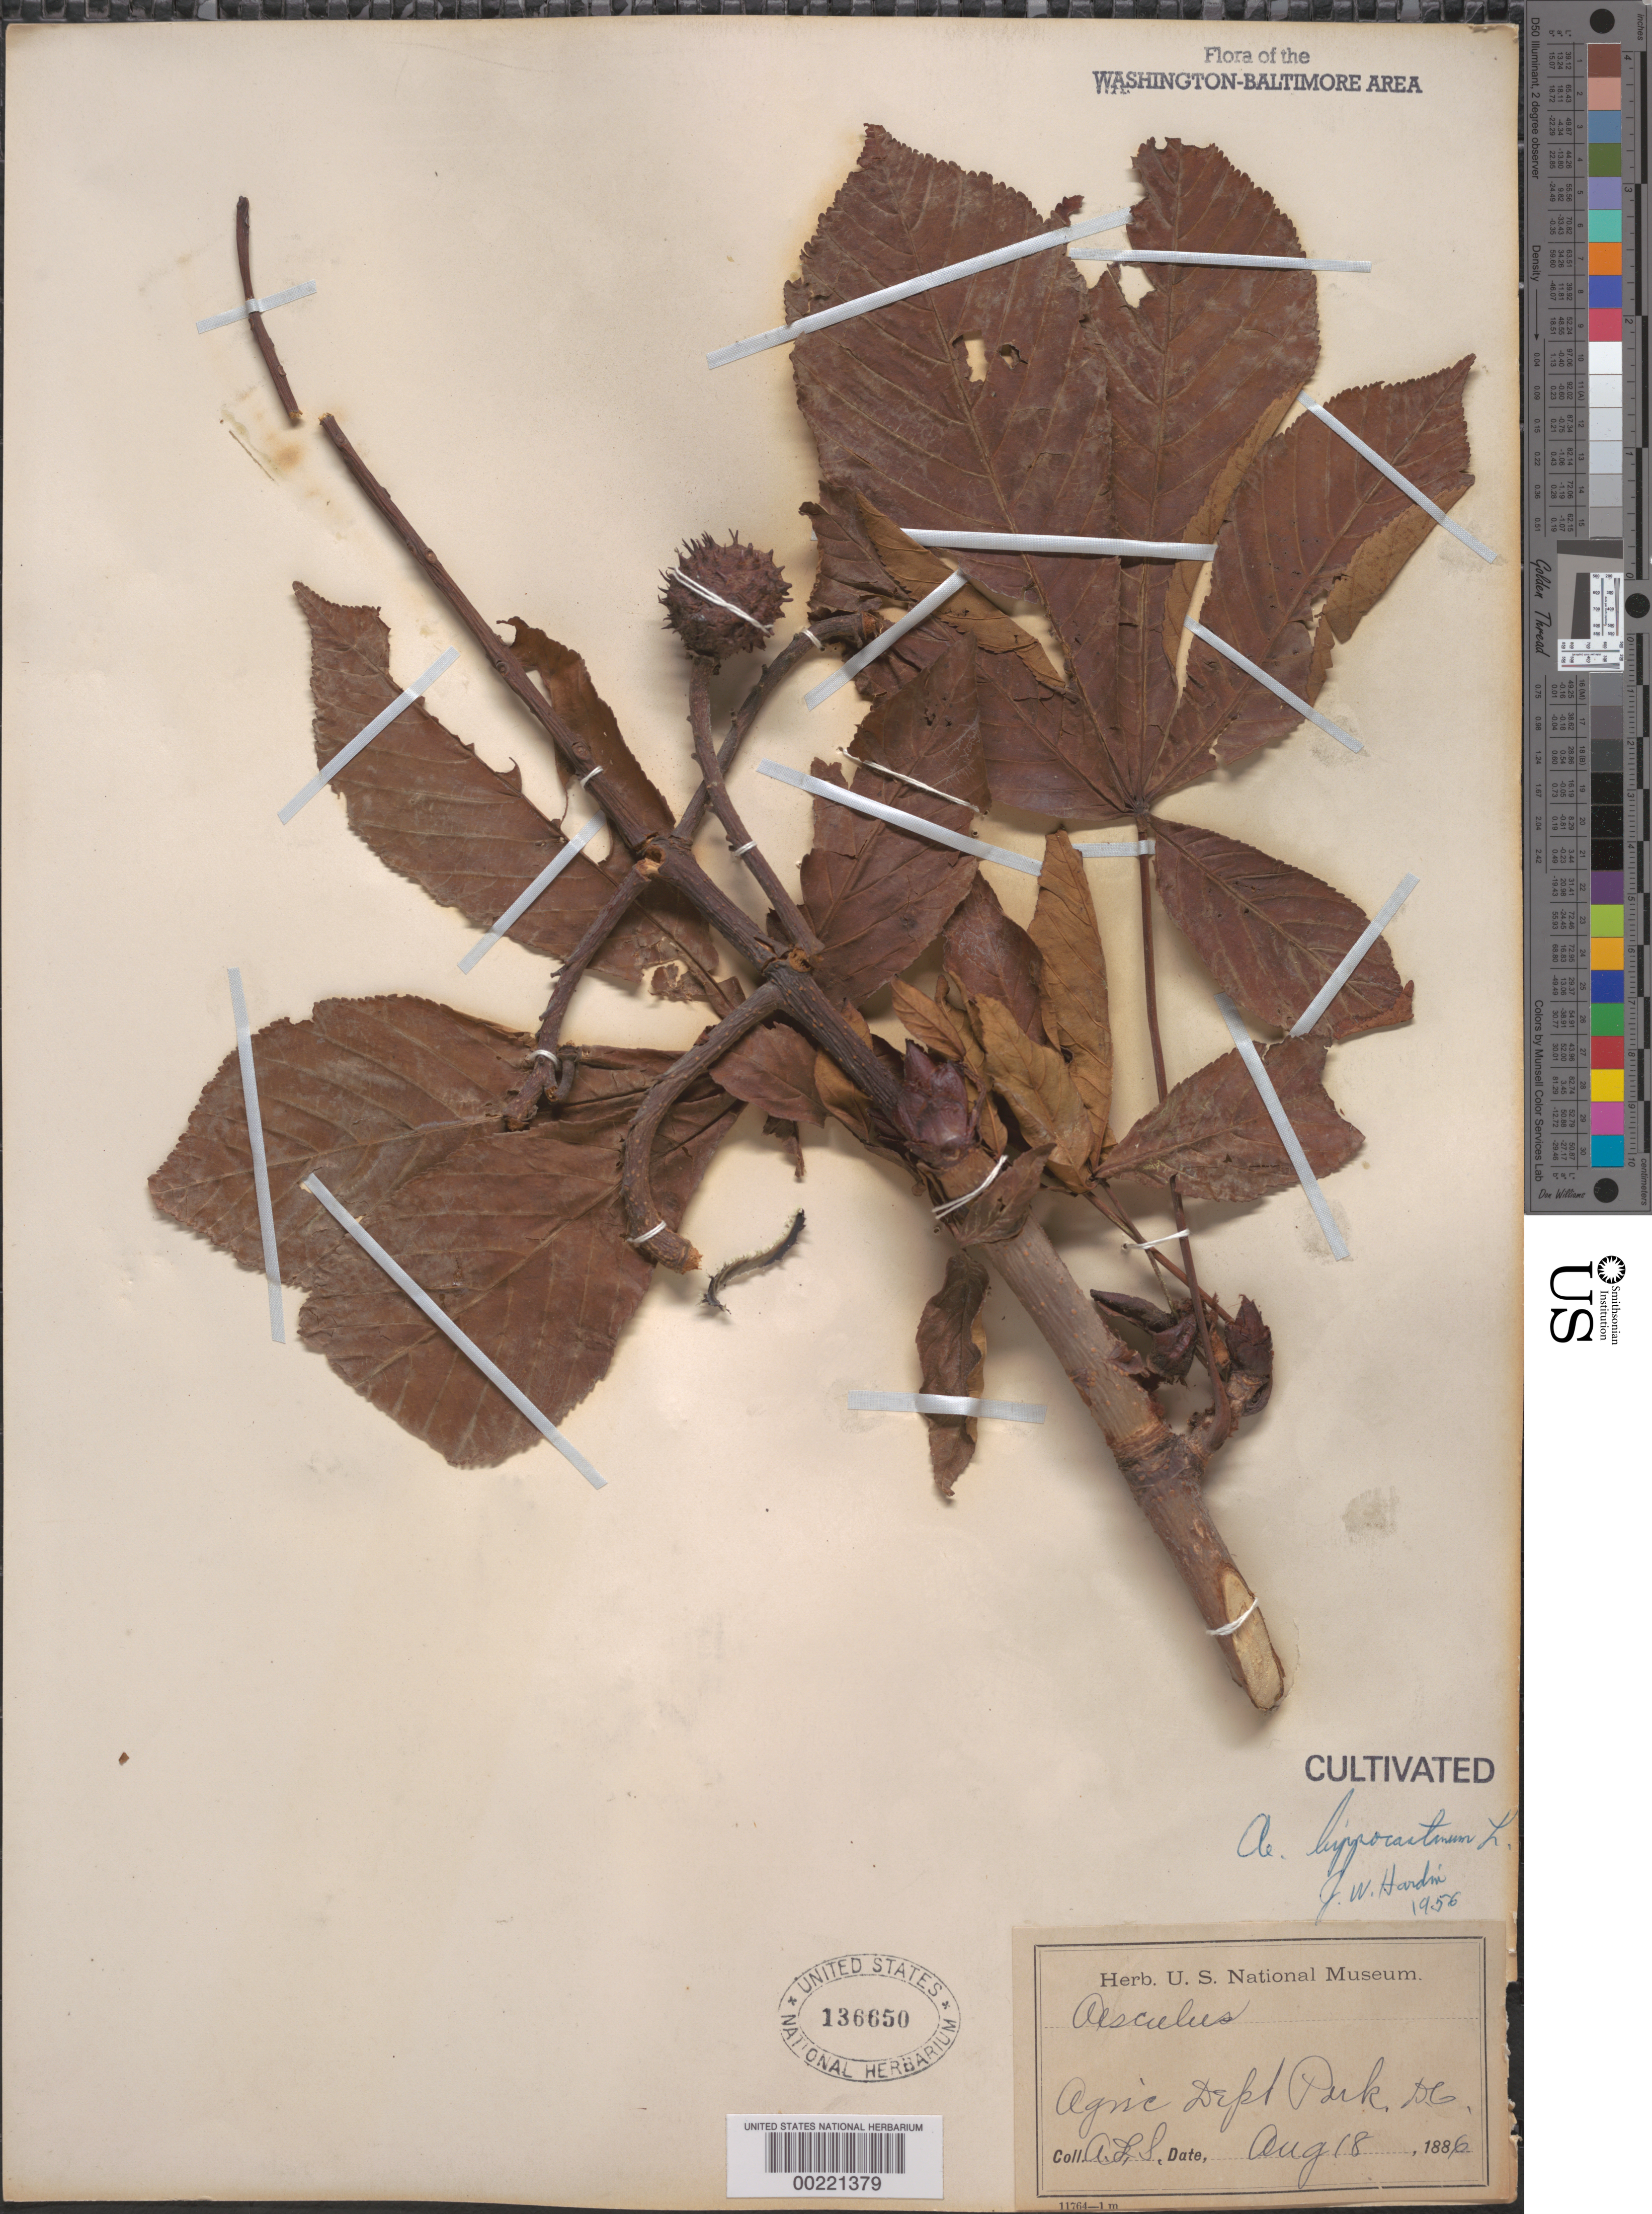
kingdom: Plantae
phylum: Tracheophyta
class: Magnoliopsida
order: Sapindales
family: Sapindaceae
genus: Aesculus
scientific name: Aesculus hippocastanum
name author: L.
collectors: A. L. Schott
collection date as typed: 18 Aug 1886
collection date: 1886-08-18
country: United States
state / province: District of Columbia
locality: Department of Agriculture grounds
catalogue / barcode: US 136650